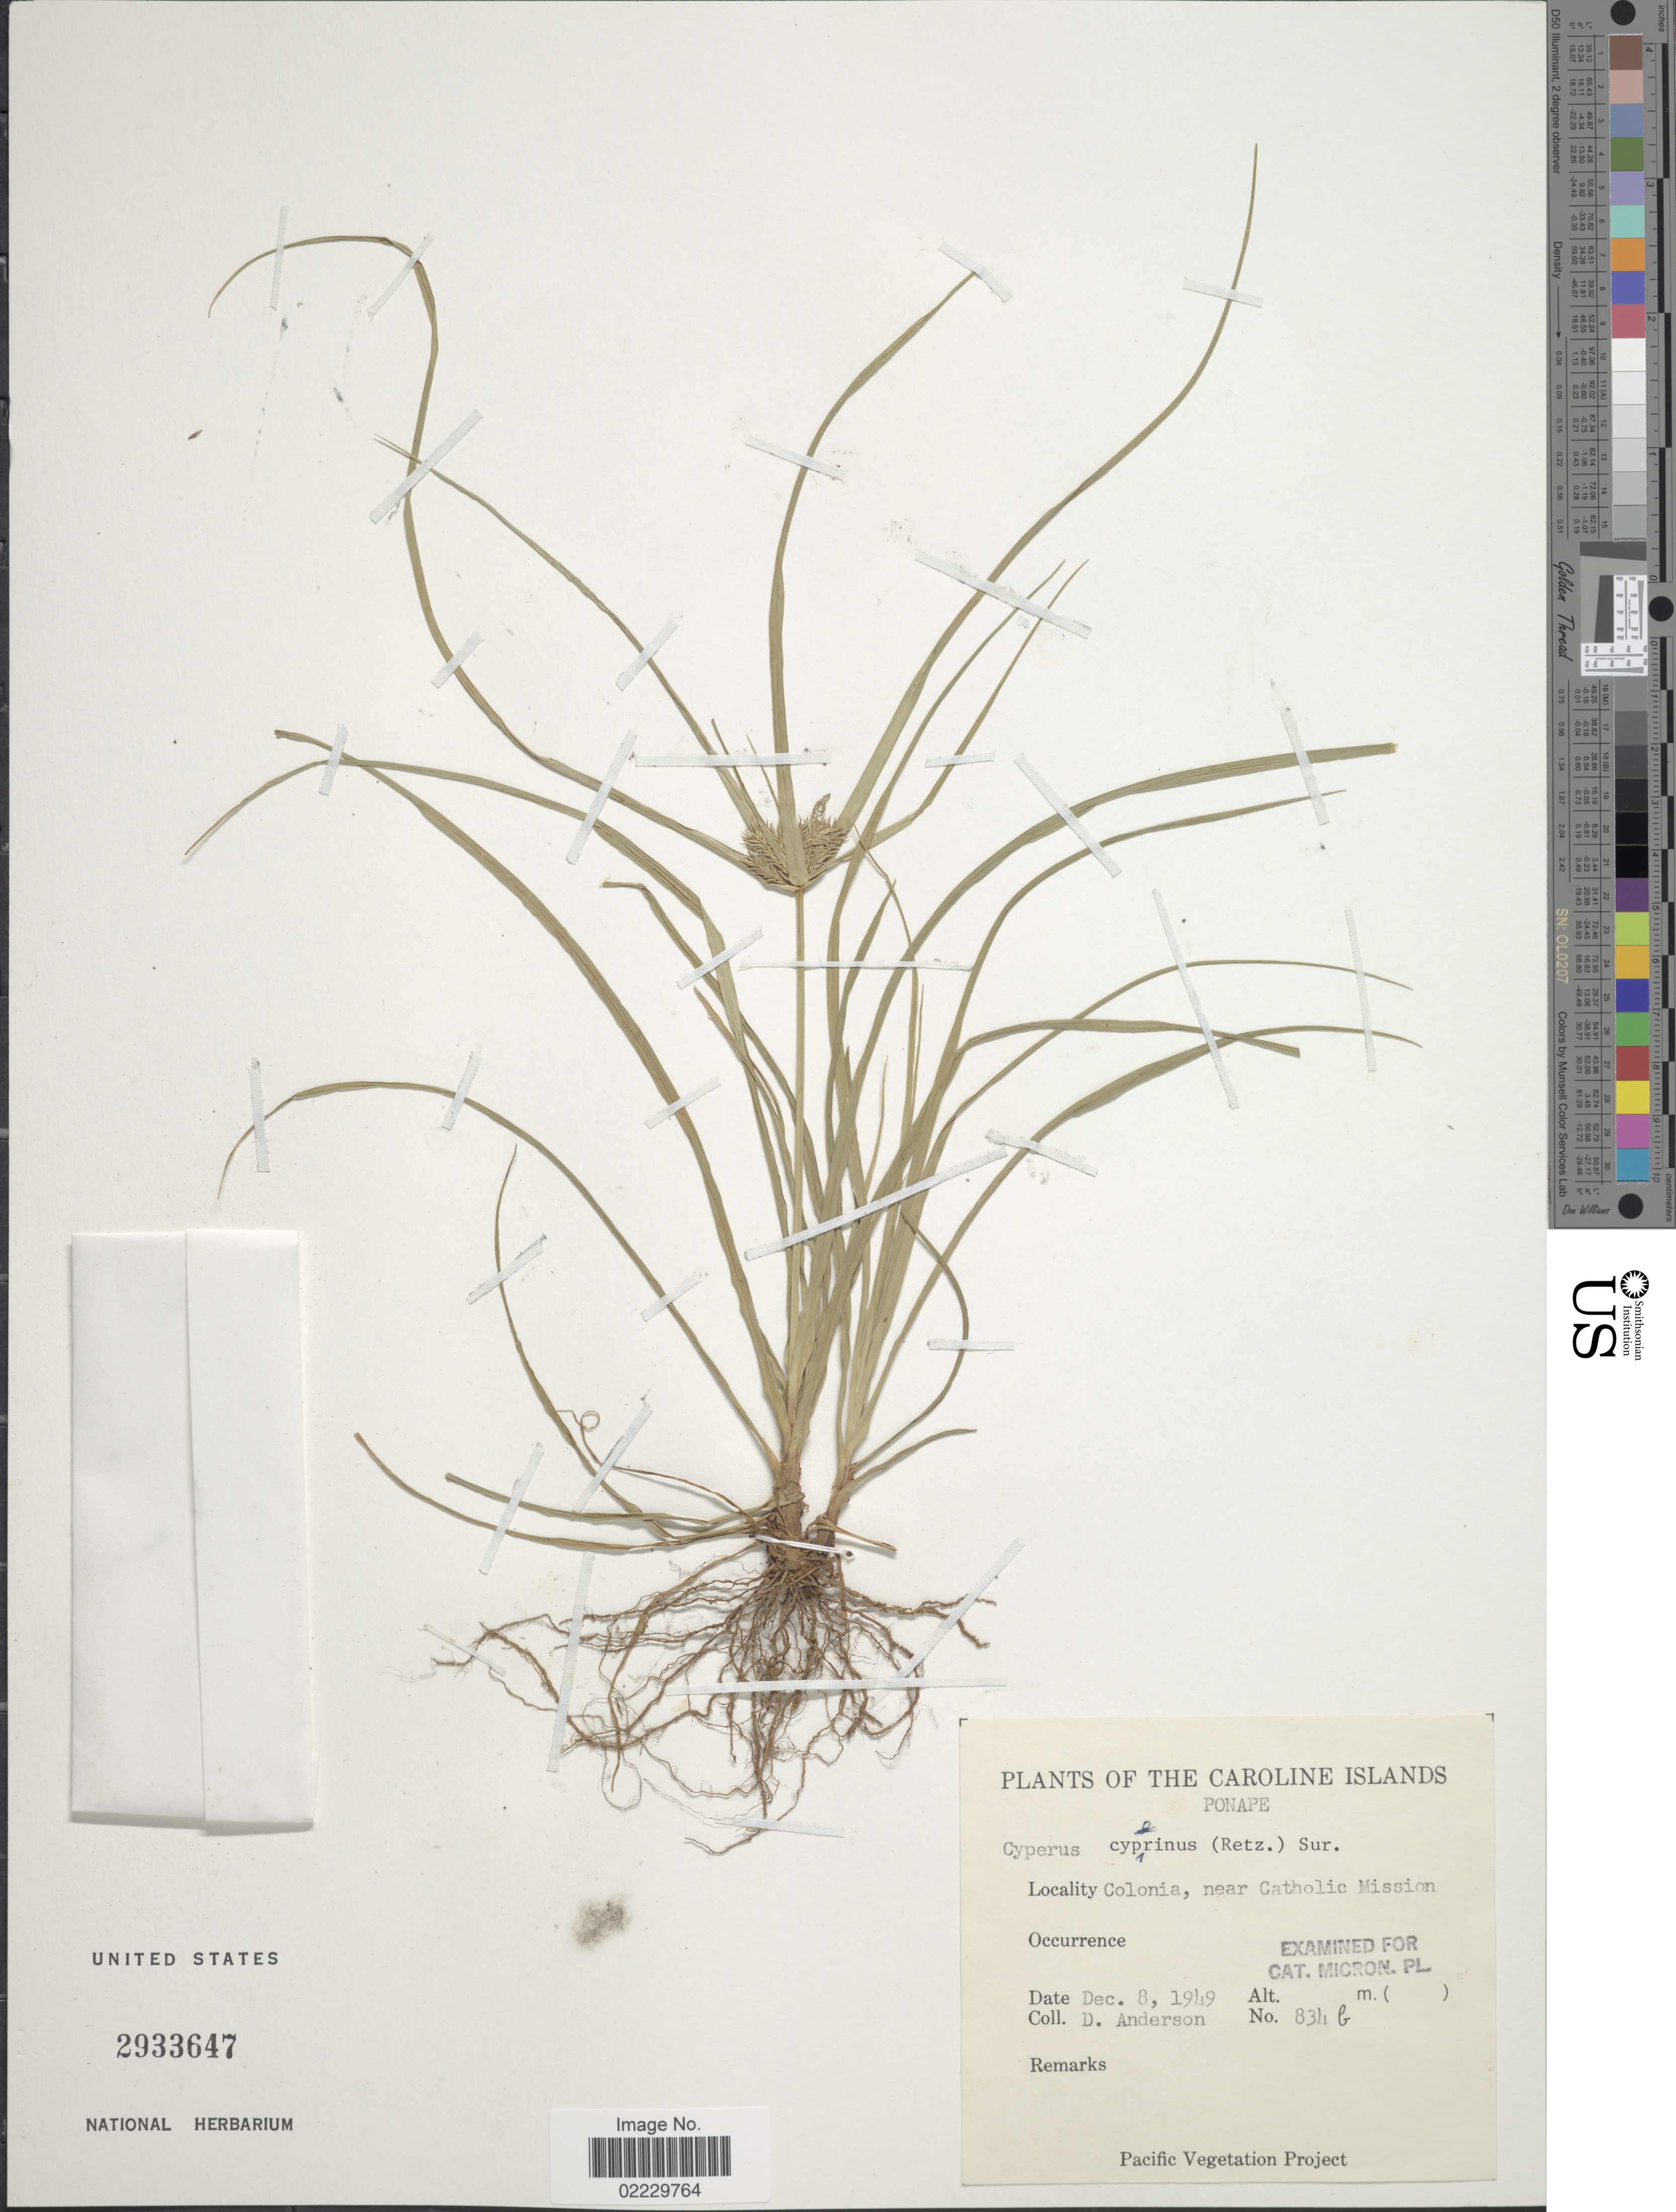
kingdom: Plantae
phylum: Tracheophyta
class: Liliopsida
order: Poales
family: Cyperaceae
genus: Cyperus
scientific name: Cyperus cyperinus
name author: (Retz.) Valck. Sur.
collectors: D. Anderson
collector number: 834B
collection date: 1949-12-08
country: Micronesia, Federated States of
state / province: Pohnpei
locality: Caroline Islands, Ponape. Colonia, near Catholic Mission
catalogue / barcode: US 2933647